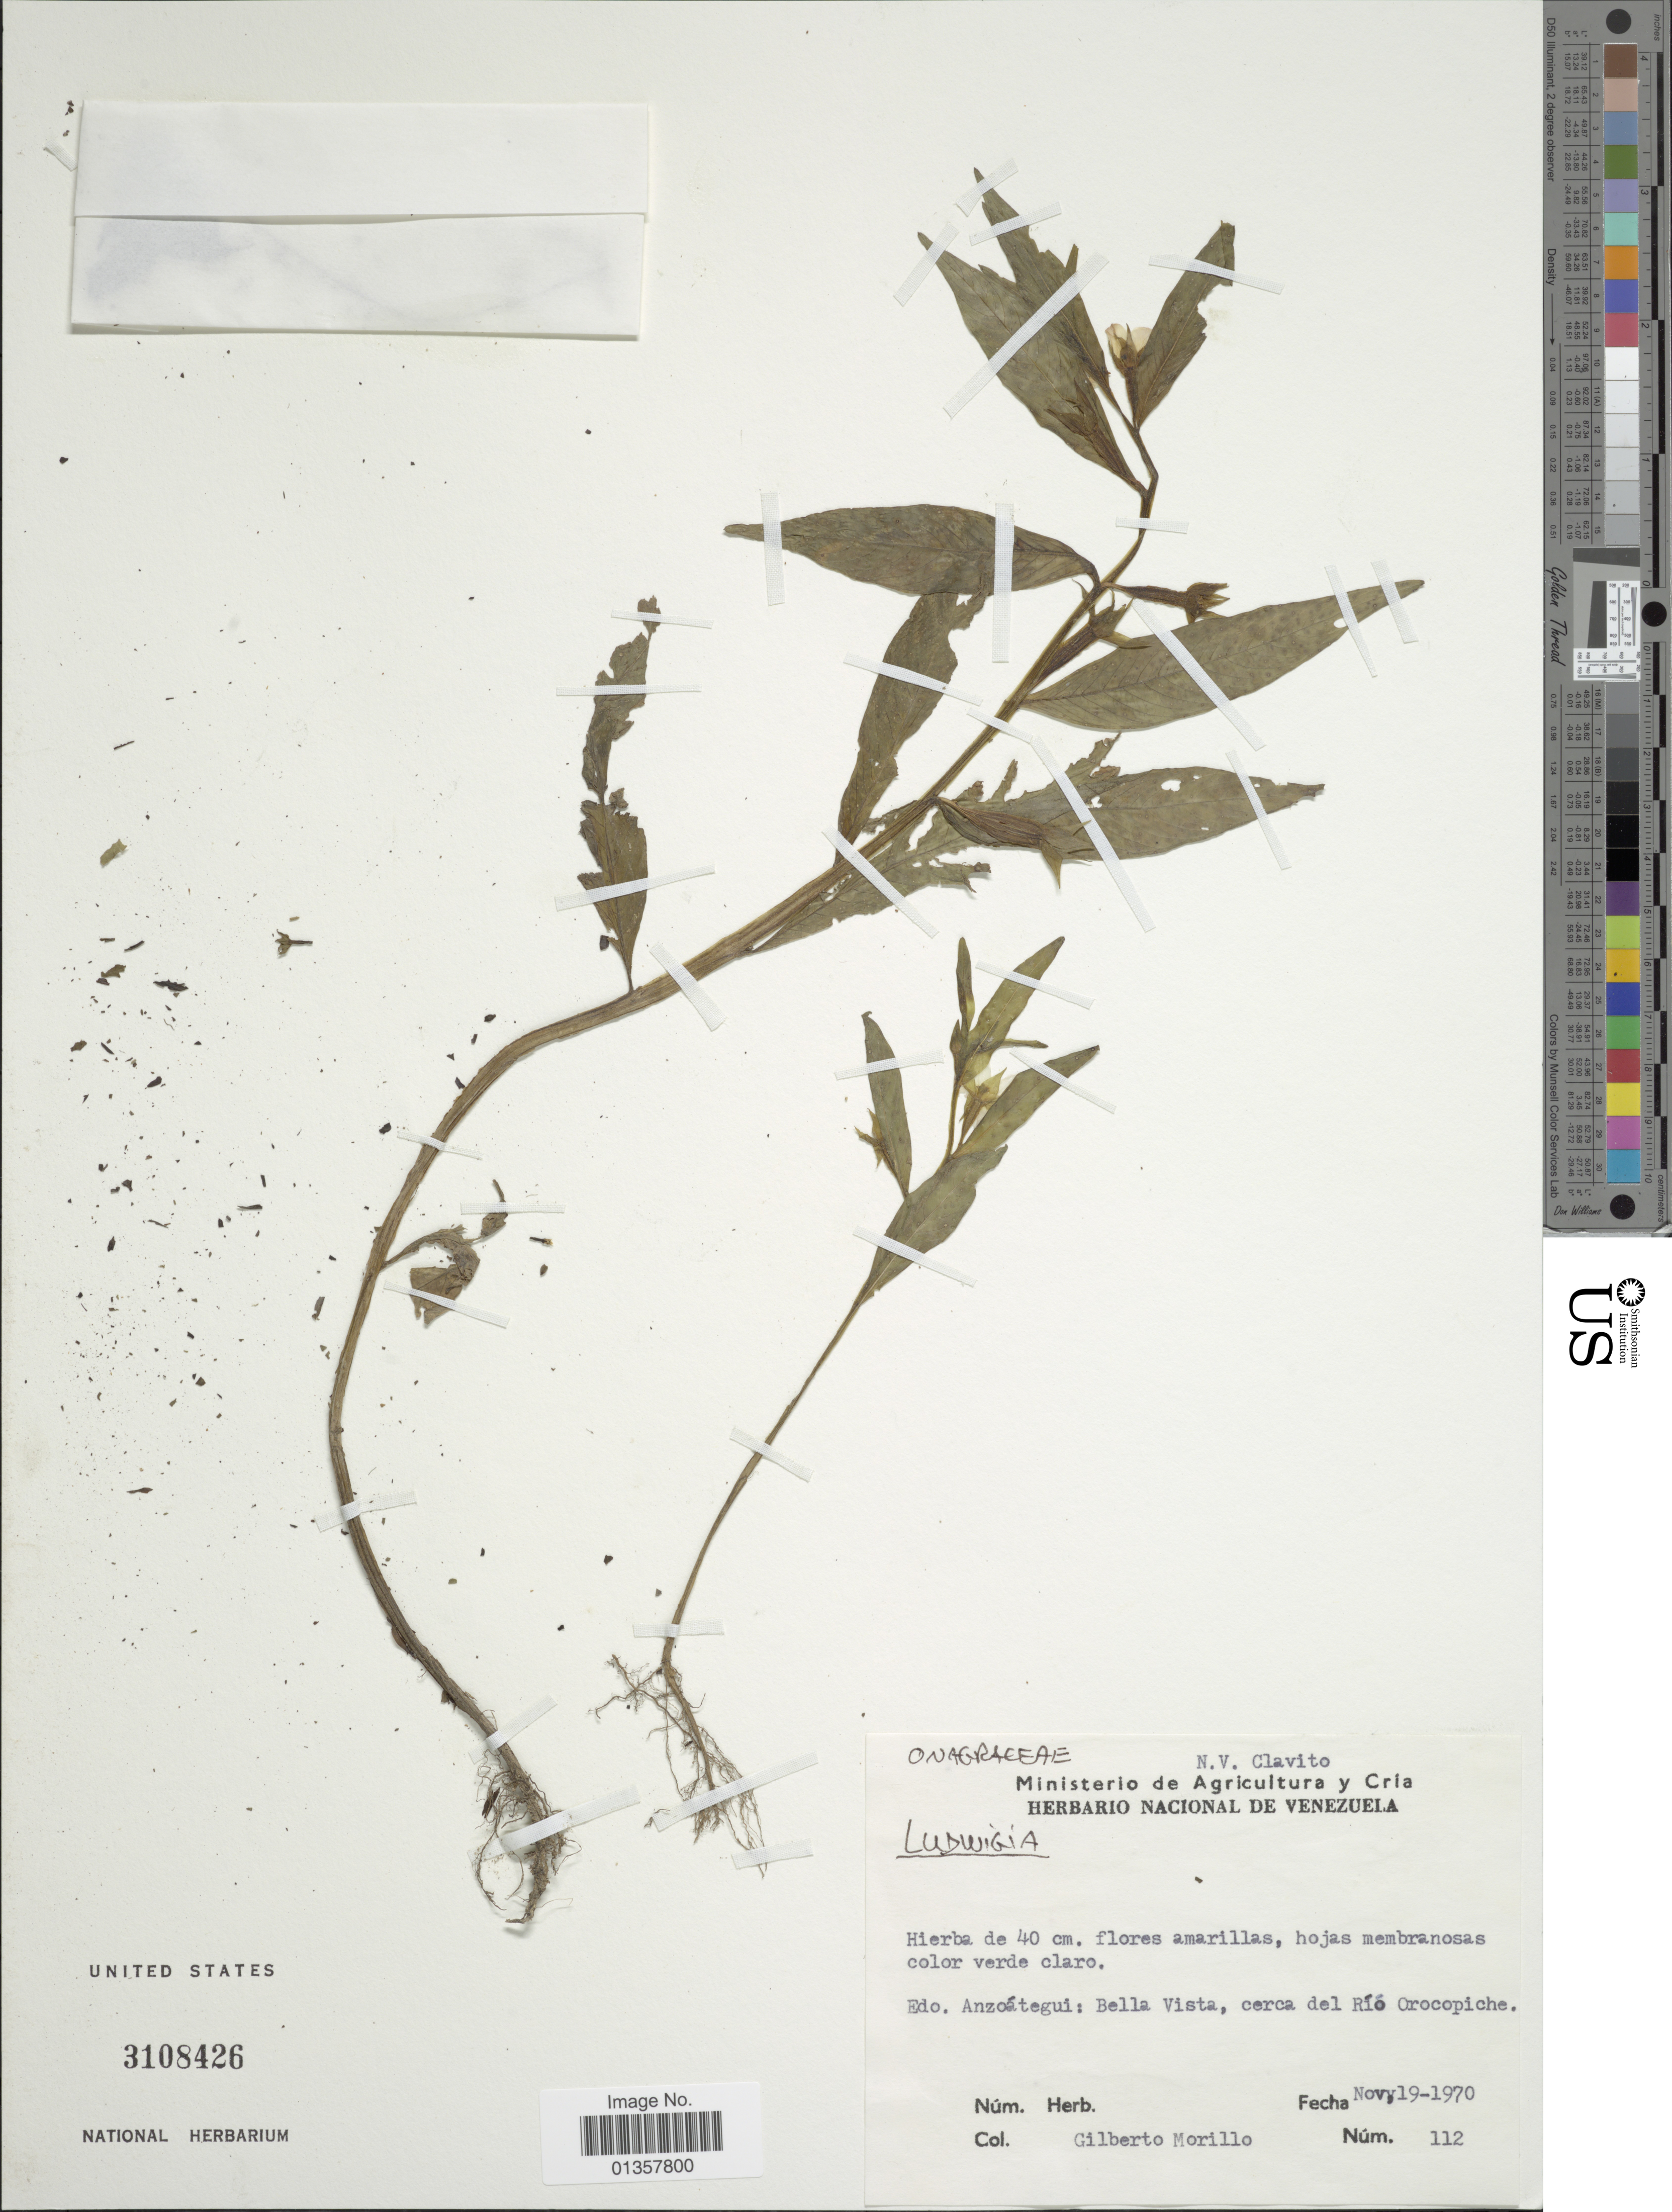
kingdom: Plantae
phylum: Tracheophyta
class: Magnoliopsida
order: Myrtales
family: Onagraceae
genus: Ludwigia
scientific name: Ludwigia sp.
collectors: G. N. Morillo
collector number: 112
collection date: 1970-11-19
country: Venezuela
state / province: Anzoategui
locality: Bella Vista, cerca del Río Orocopiche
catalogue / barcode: US 3108426